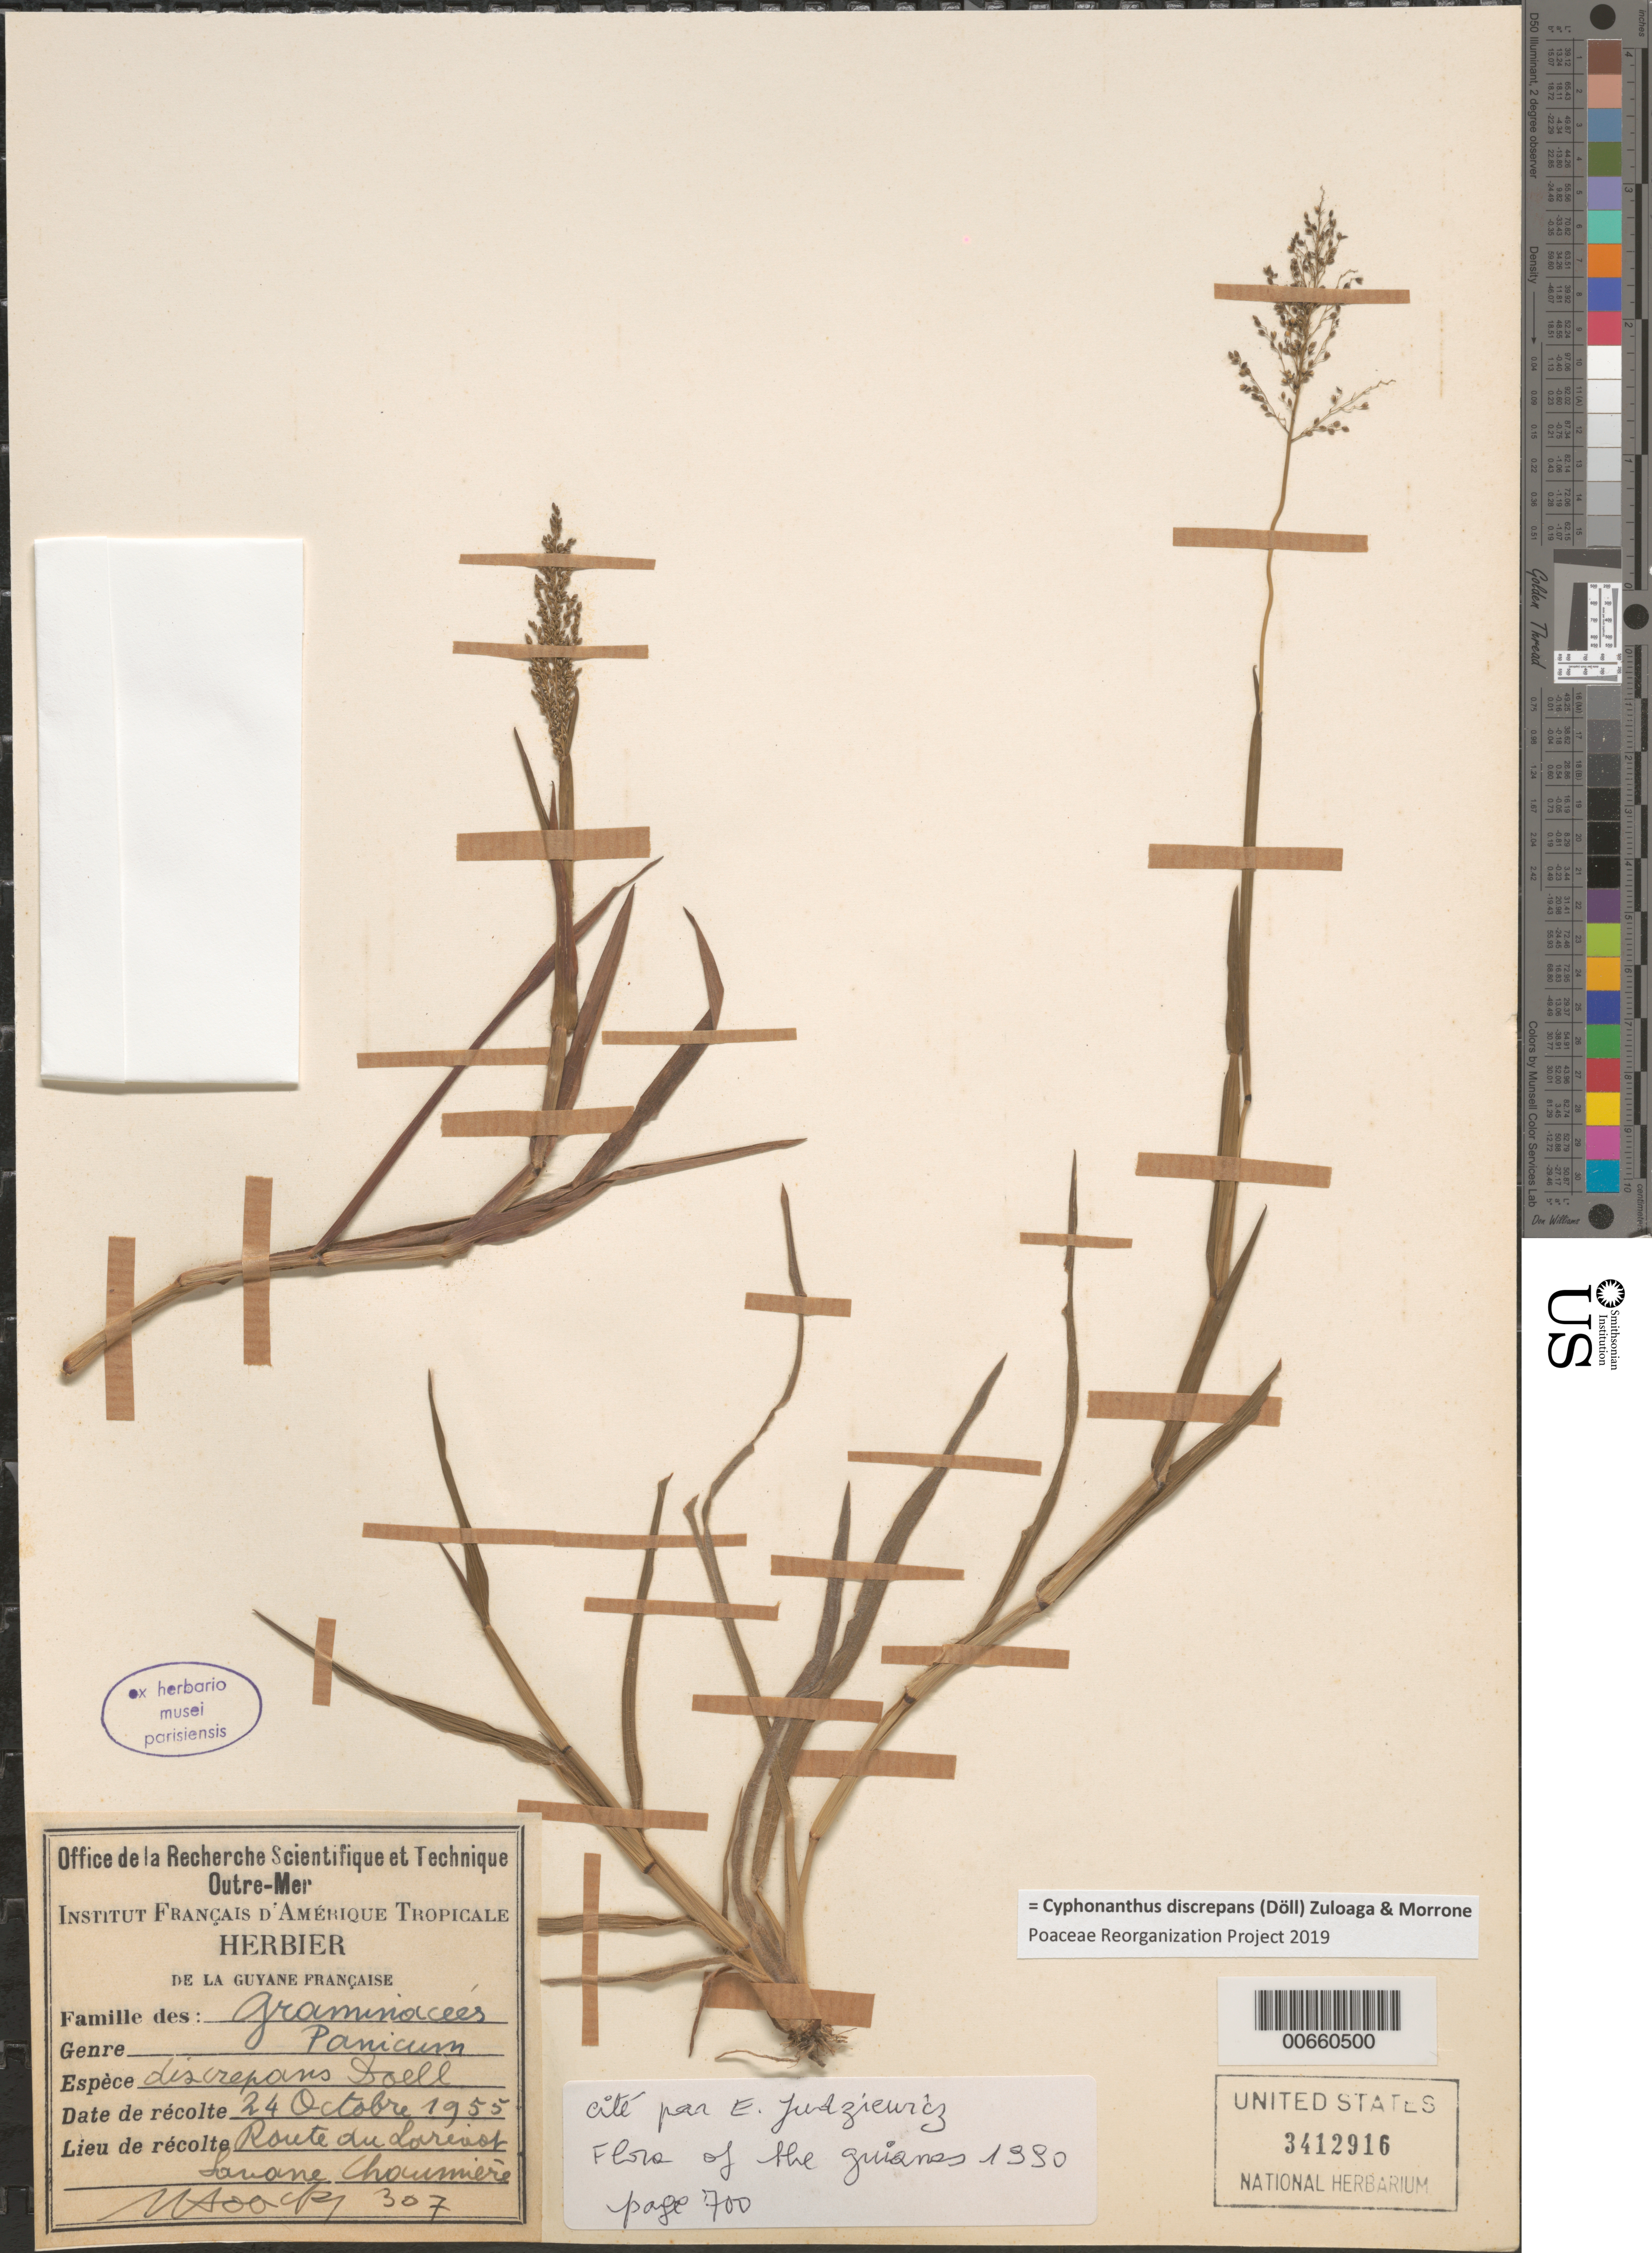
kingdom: Plantae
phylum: Tracheophyta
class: Liliopsida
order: Poales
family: Poaceae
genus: Panicum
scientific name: Panicum discrepans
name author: Döll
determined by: Judziewicz, E. J.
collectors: J. Hoock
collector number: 307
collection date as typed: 24-Oct-55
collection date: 1955-10-24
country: French Guiana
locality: Route du Larivot, Savane Chaumiére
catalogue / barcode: US 3412916